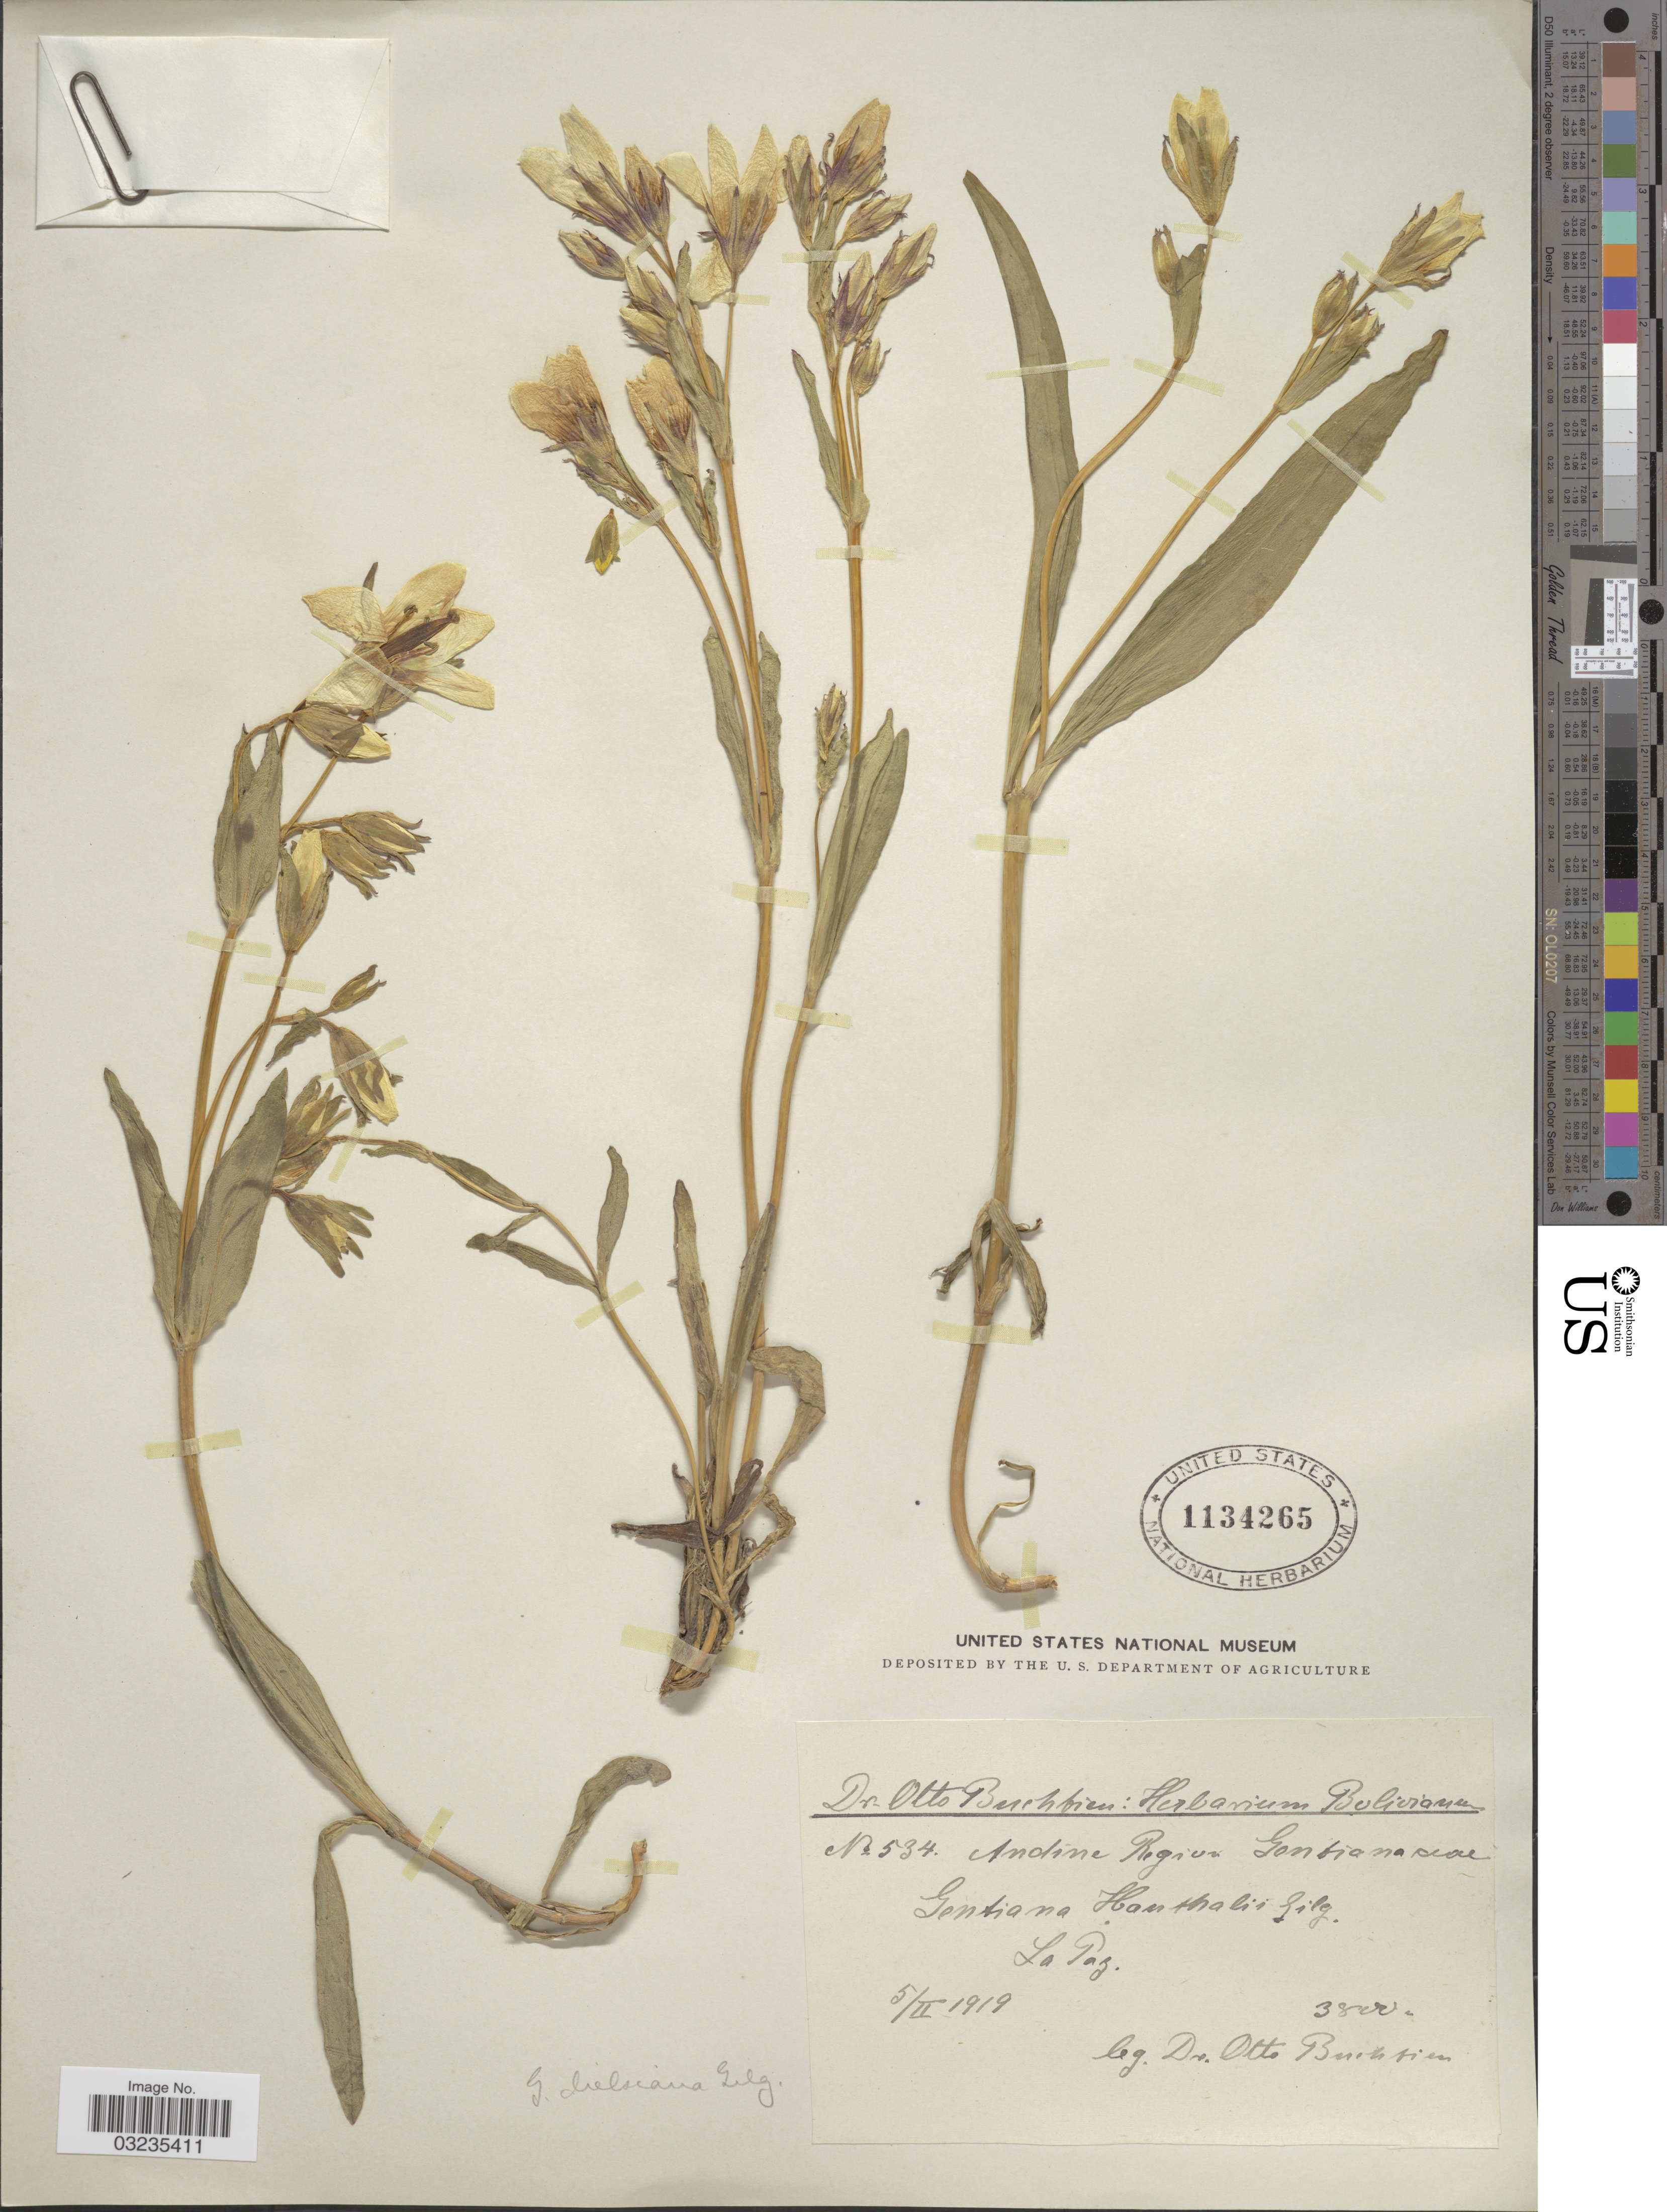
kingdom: Plantae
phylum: Tracheophyta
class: Magnoliopsida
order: Gentianales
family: Gentianaceae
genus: Gentiana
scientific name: Gentiana dielsiana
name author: Gilg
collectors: O. Buchtien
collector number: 534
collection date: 1919-02-05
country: Bolivia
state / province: La Paz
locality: Andine Region.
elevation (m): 3800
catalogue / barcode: US 1134265